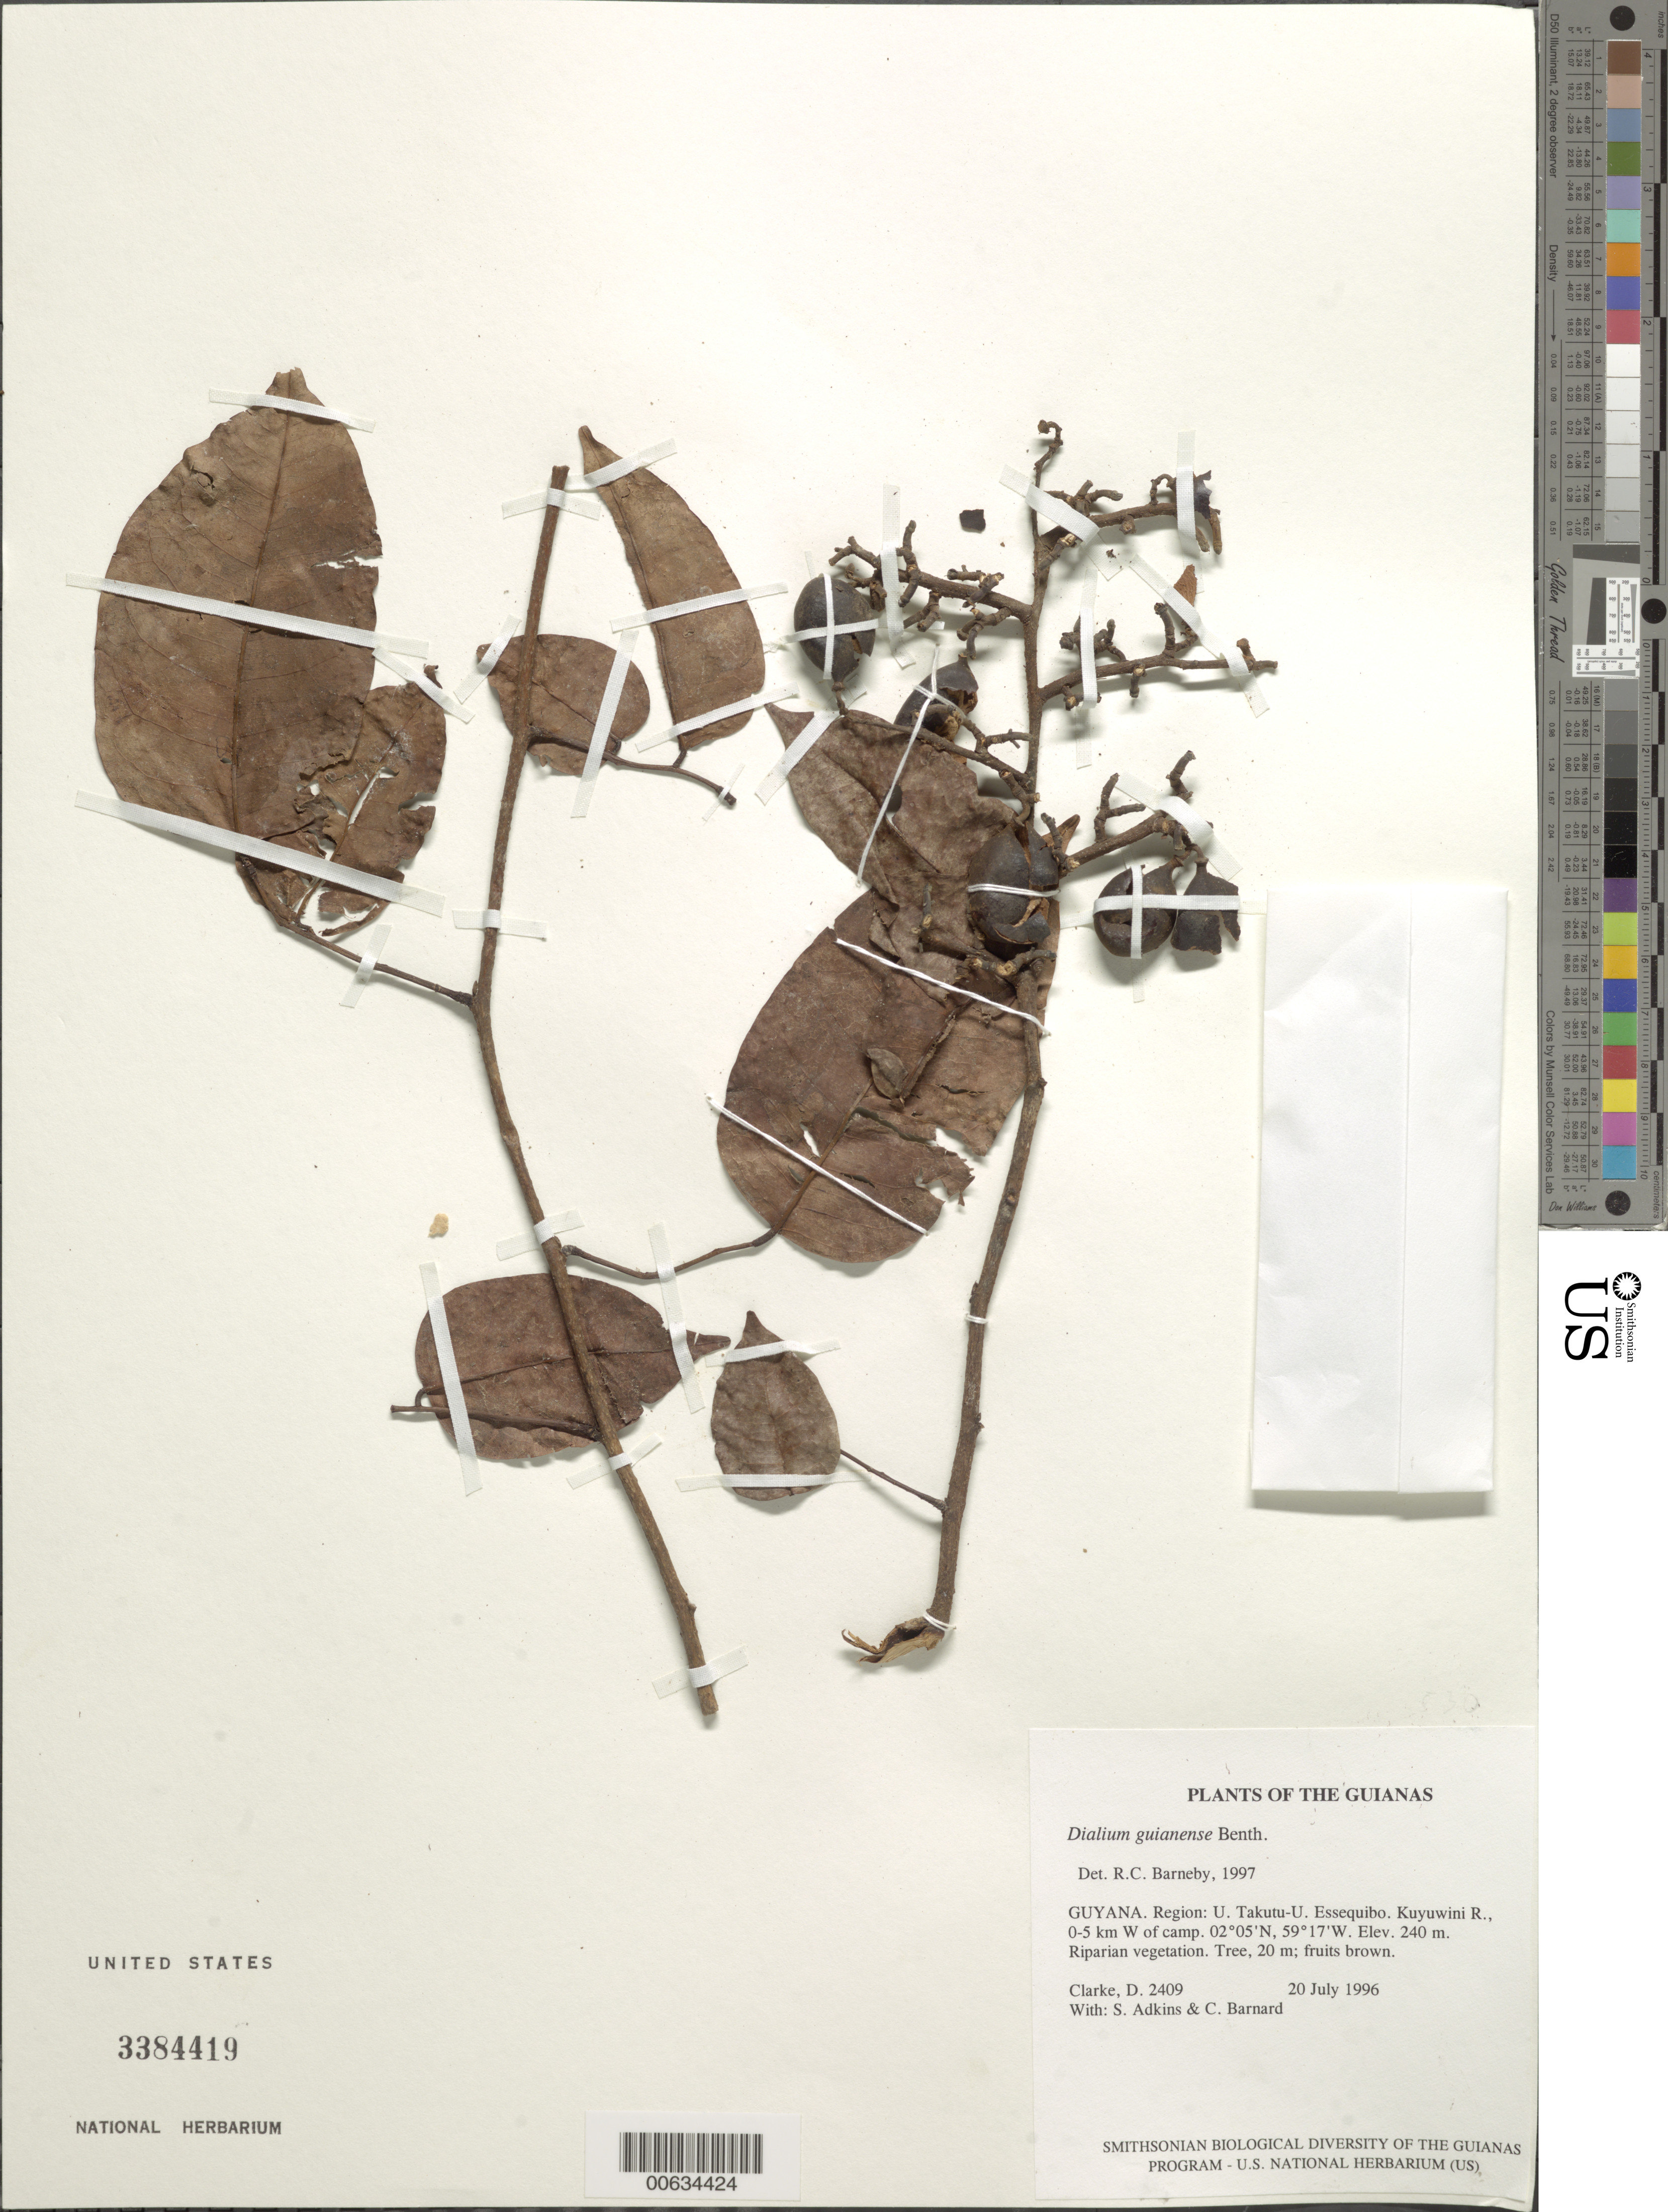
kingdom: Plantae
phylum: Tracheophyta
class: Magnoliopsida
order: Fabales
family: Fabaceae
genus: Dialium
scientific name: Dialium guianense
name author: (Aubl.) Sandwith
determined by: Barneby, Rupert C., (NY)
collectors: H. D. Clarke, S. Adkins & C. Bernard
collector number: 2409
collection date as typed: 20 July 1996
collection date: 1996-07-20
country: Guyana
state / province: U. Takutu-U. Essequibo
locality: Kuyuwini R., 0-5 km W of camp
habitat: Riparian vegetation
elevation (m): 240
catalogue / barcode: US 3384419